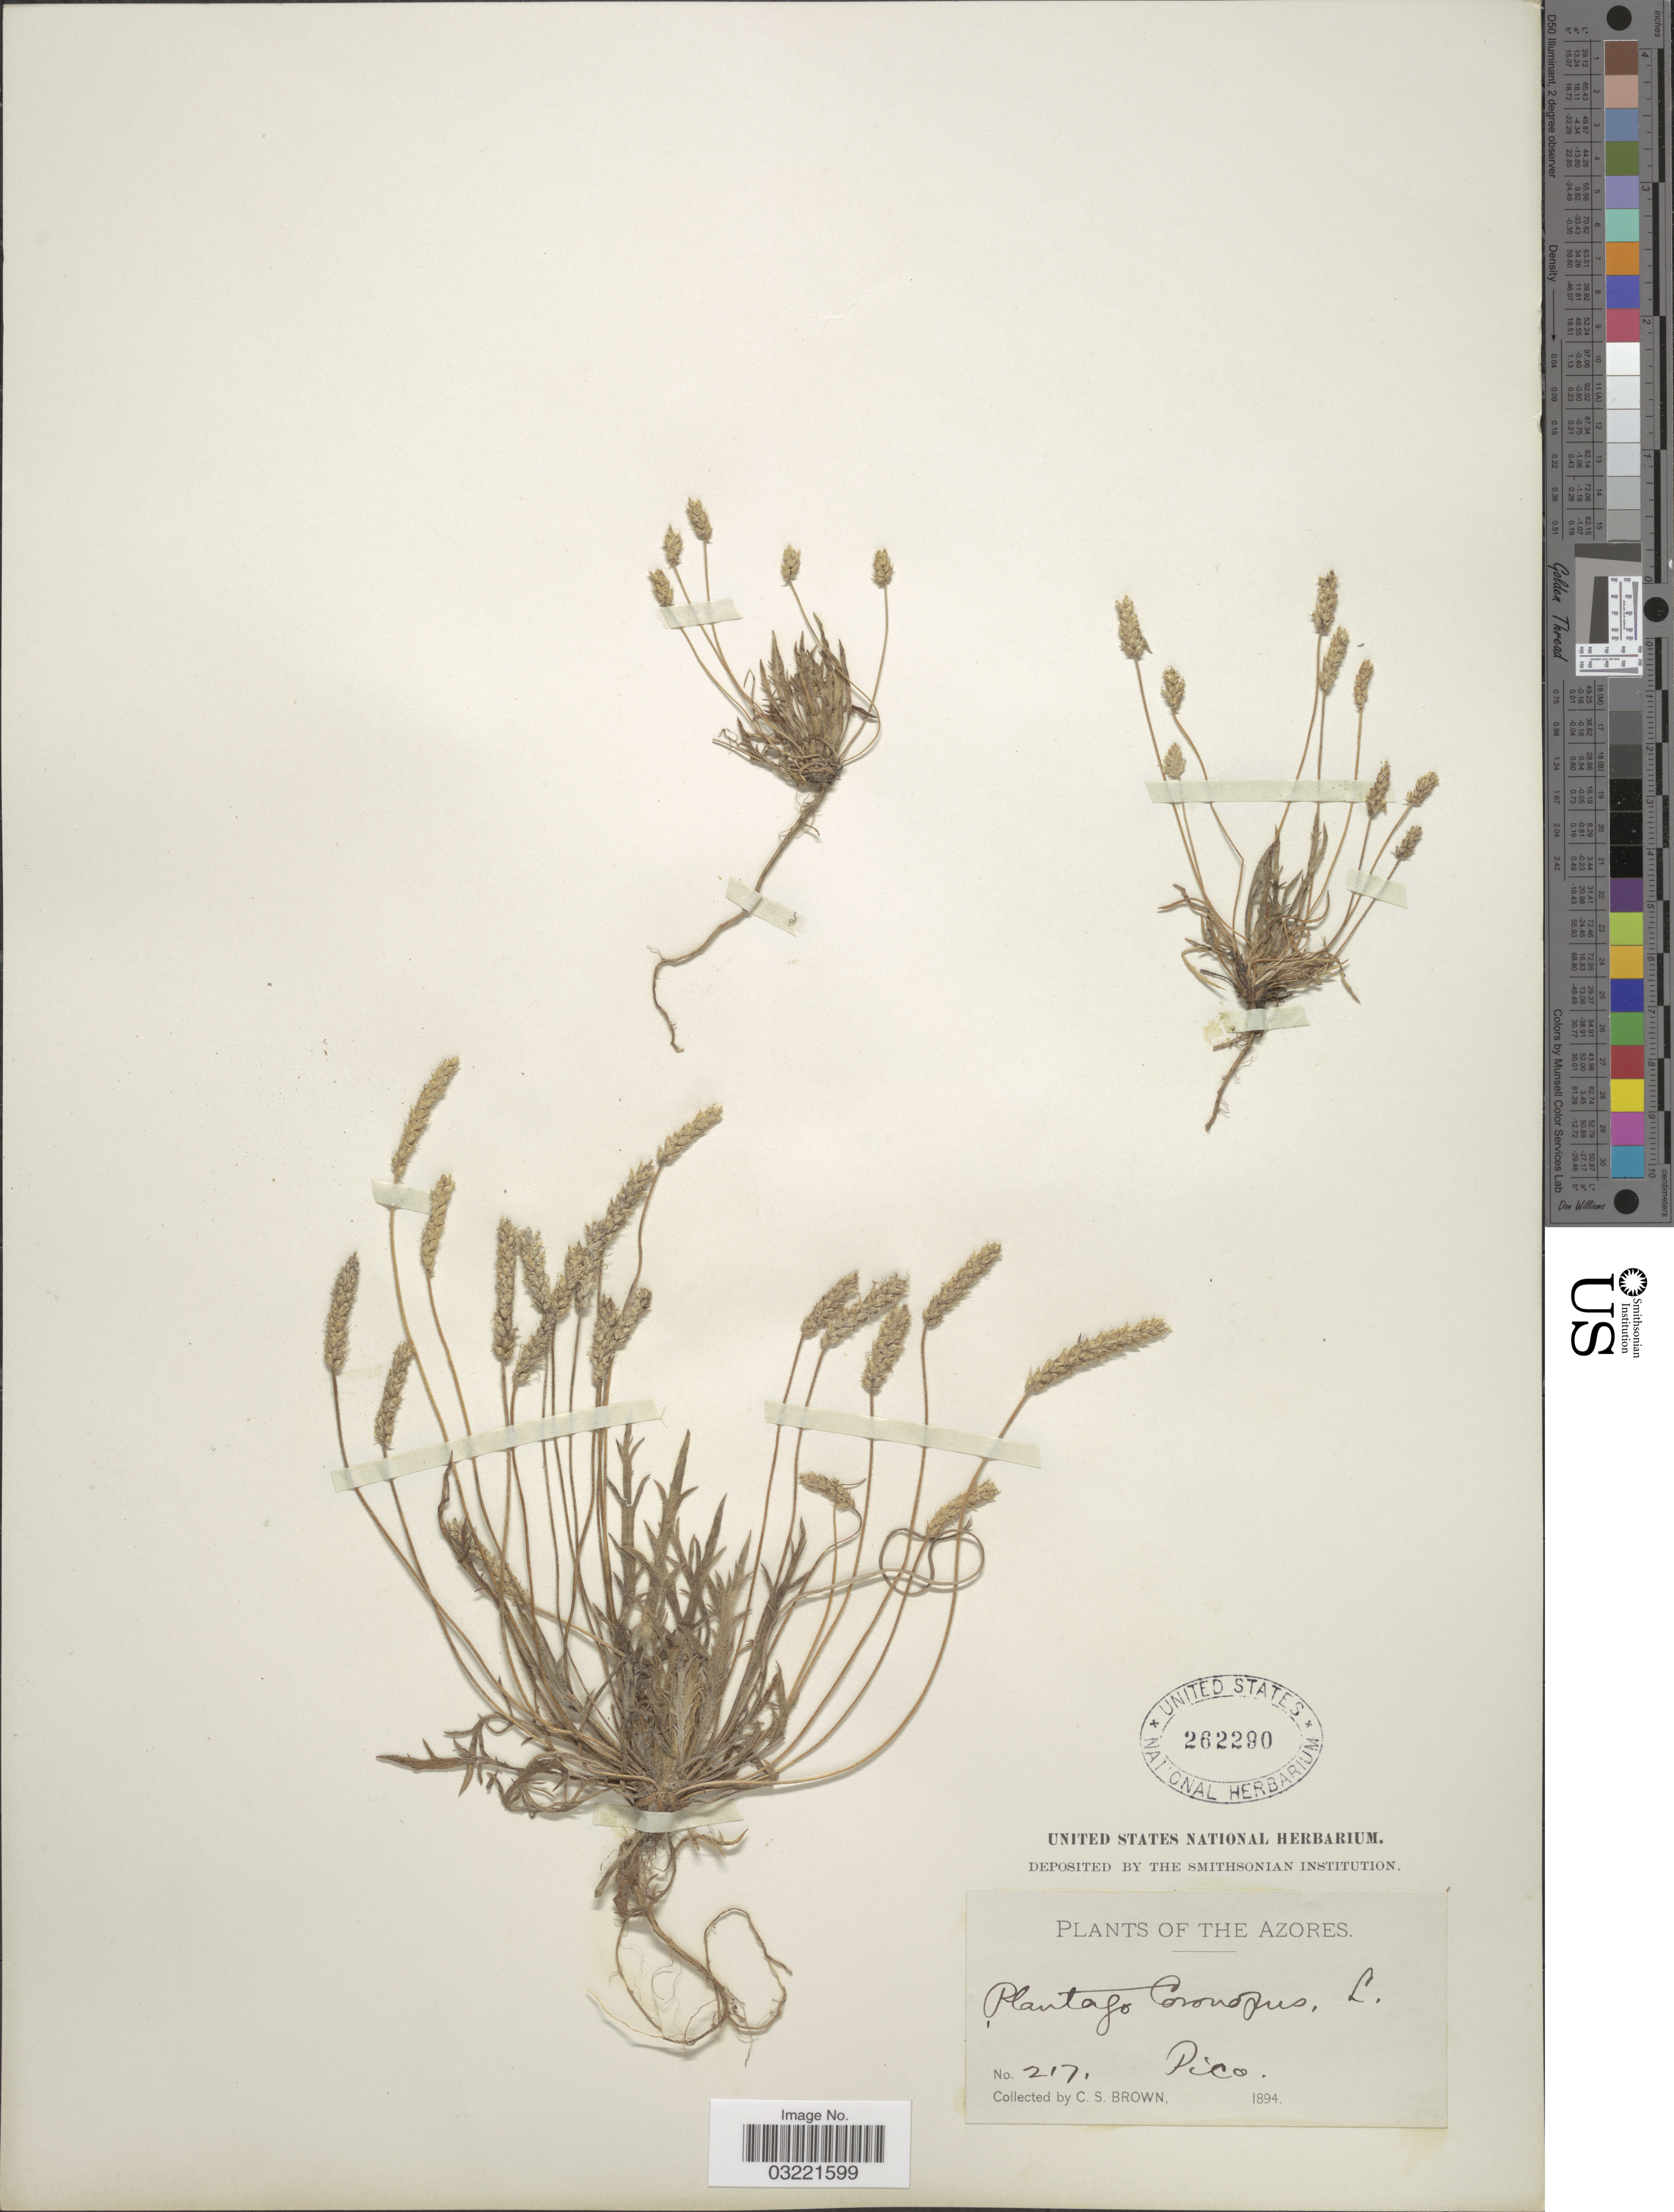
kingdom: Plantae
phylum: Tracheophyta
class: Magnoliopsida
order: Lamiales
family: Plantaginaceae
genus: Plantago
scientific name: Plantago coronopus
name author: L.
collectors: C. S. Brown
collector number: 217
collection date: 1894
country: Portugal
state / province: Azores (Aut. Reg.)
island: Pico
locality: Pico.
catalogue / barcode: US 262290